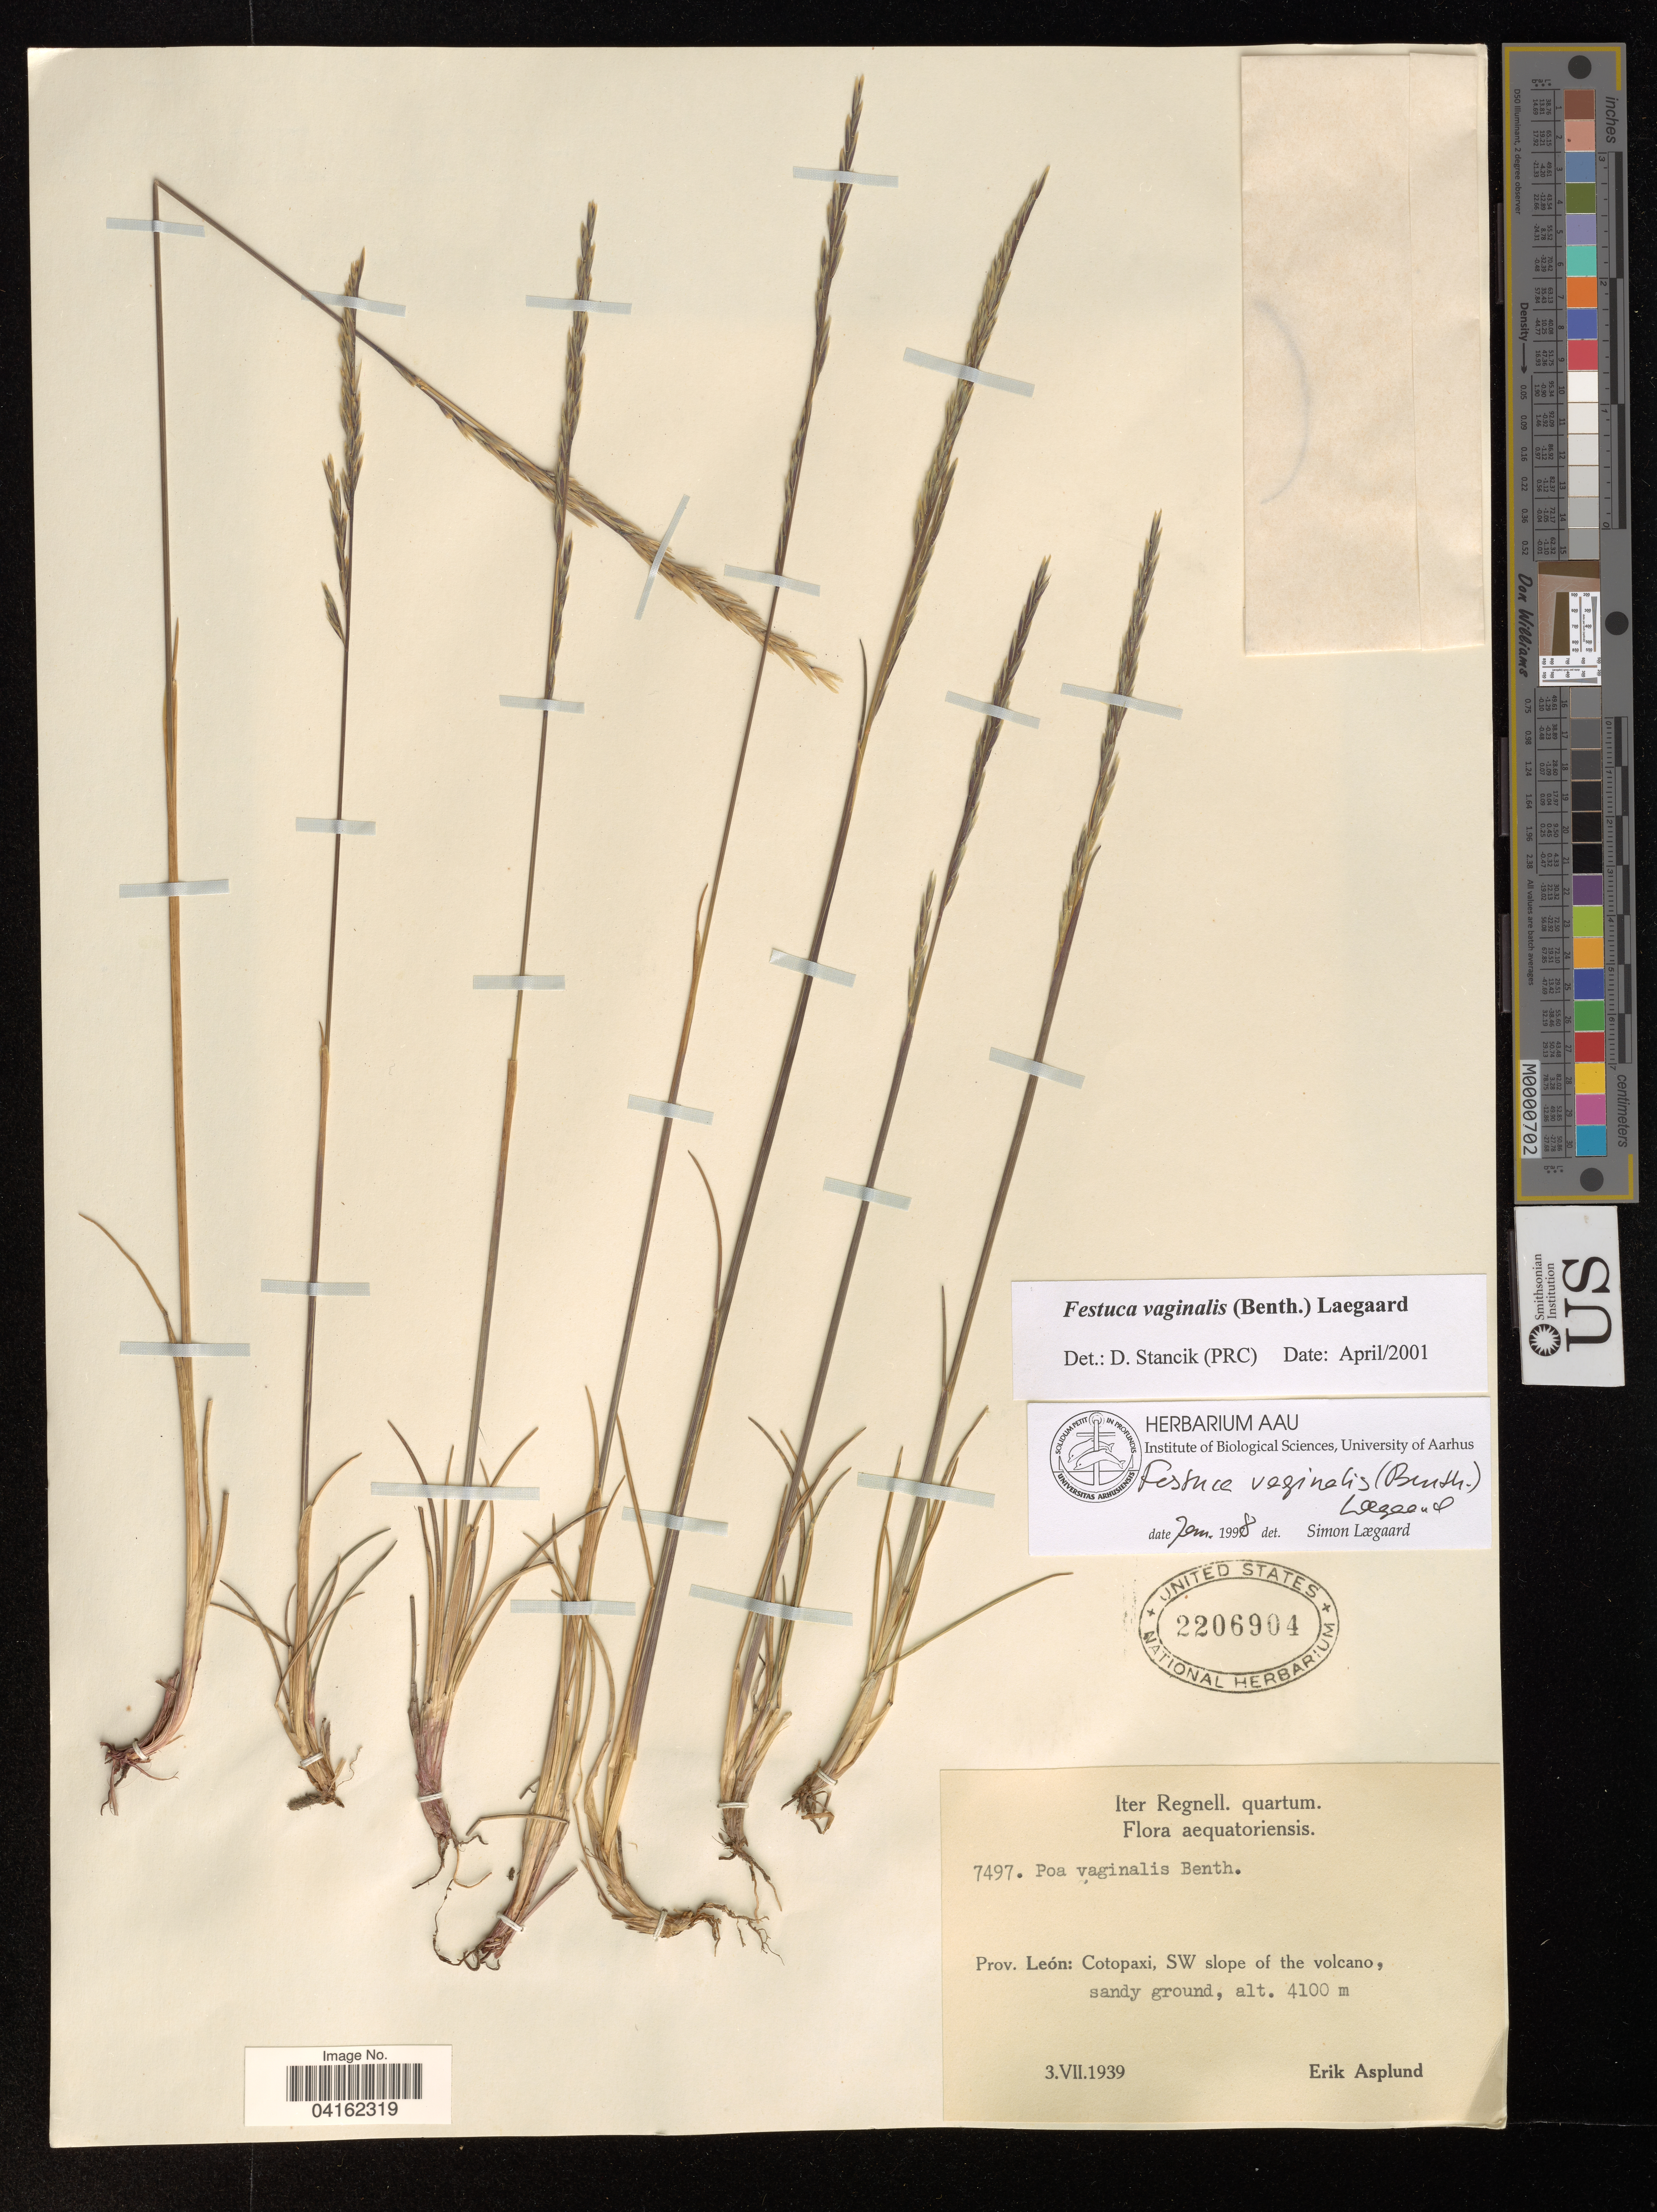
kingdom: Plantae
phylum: Tracheophyta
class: Liliopsida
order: Poales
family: Poaceae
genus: Festuca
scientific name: Festuca vaginalis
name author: (Benth.) Lægaard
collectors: E. Asplund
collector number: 7497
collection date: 1939-07-03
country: Ecuador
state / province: Cotopaxi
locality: Prov. León: Cotopaxi, SW slope of the volcano. Iter Regnell. quartum.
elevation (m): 4100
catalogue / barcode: US 2206904